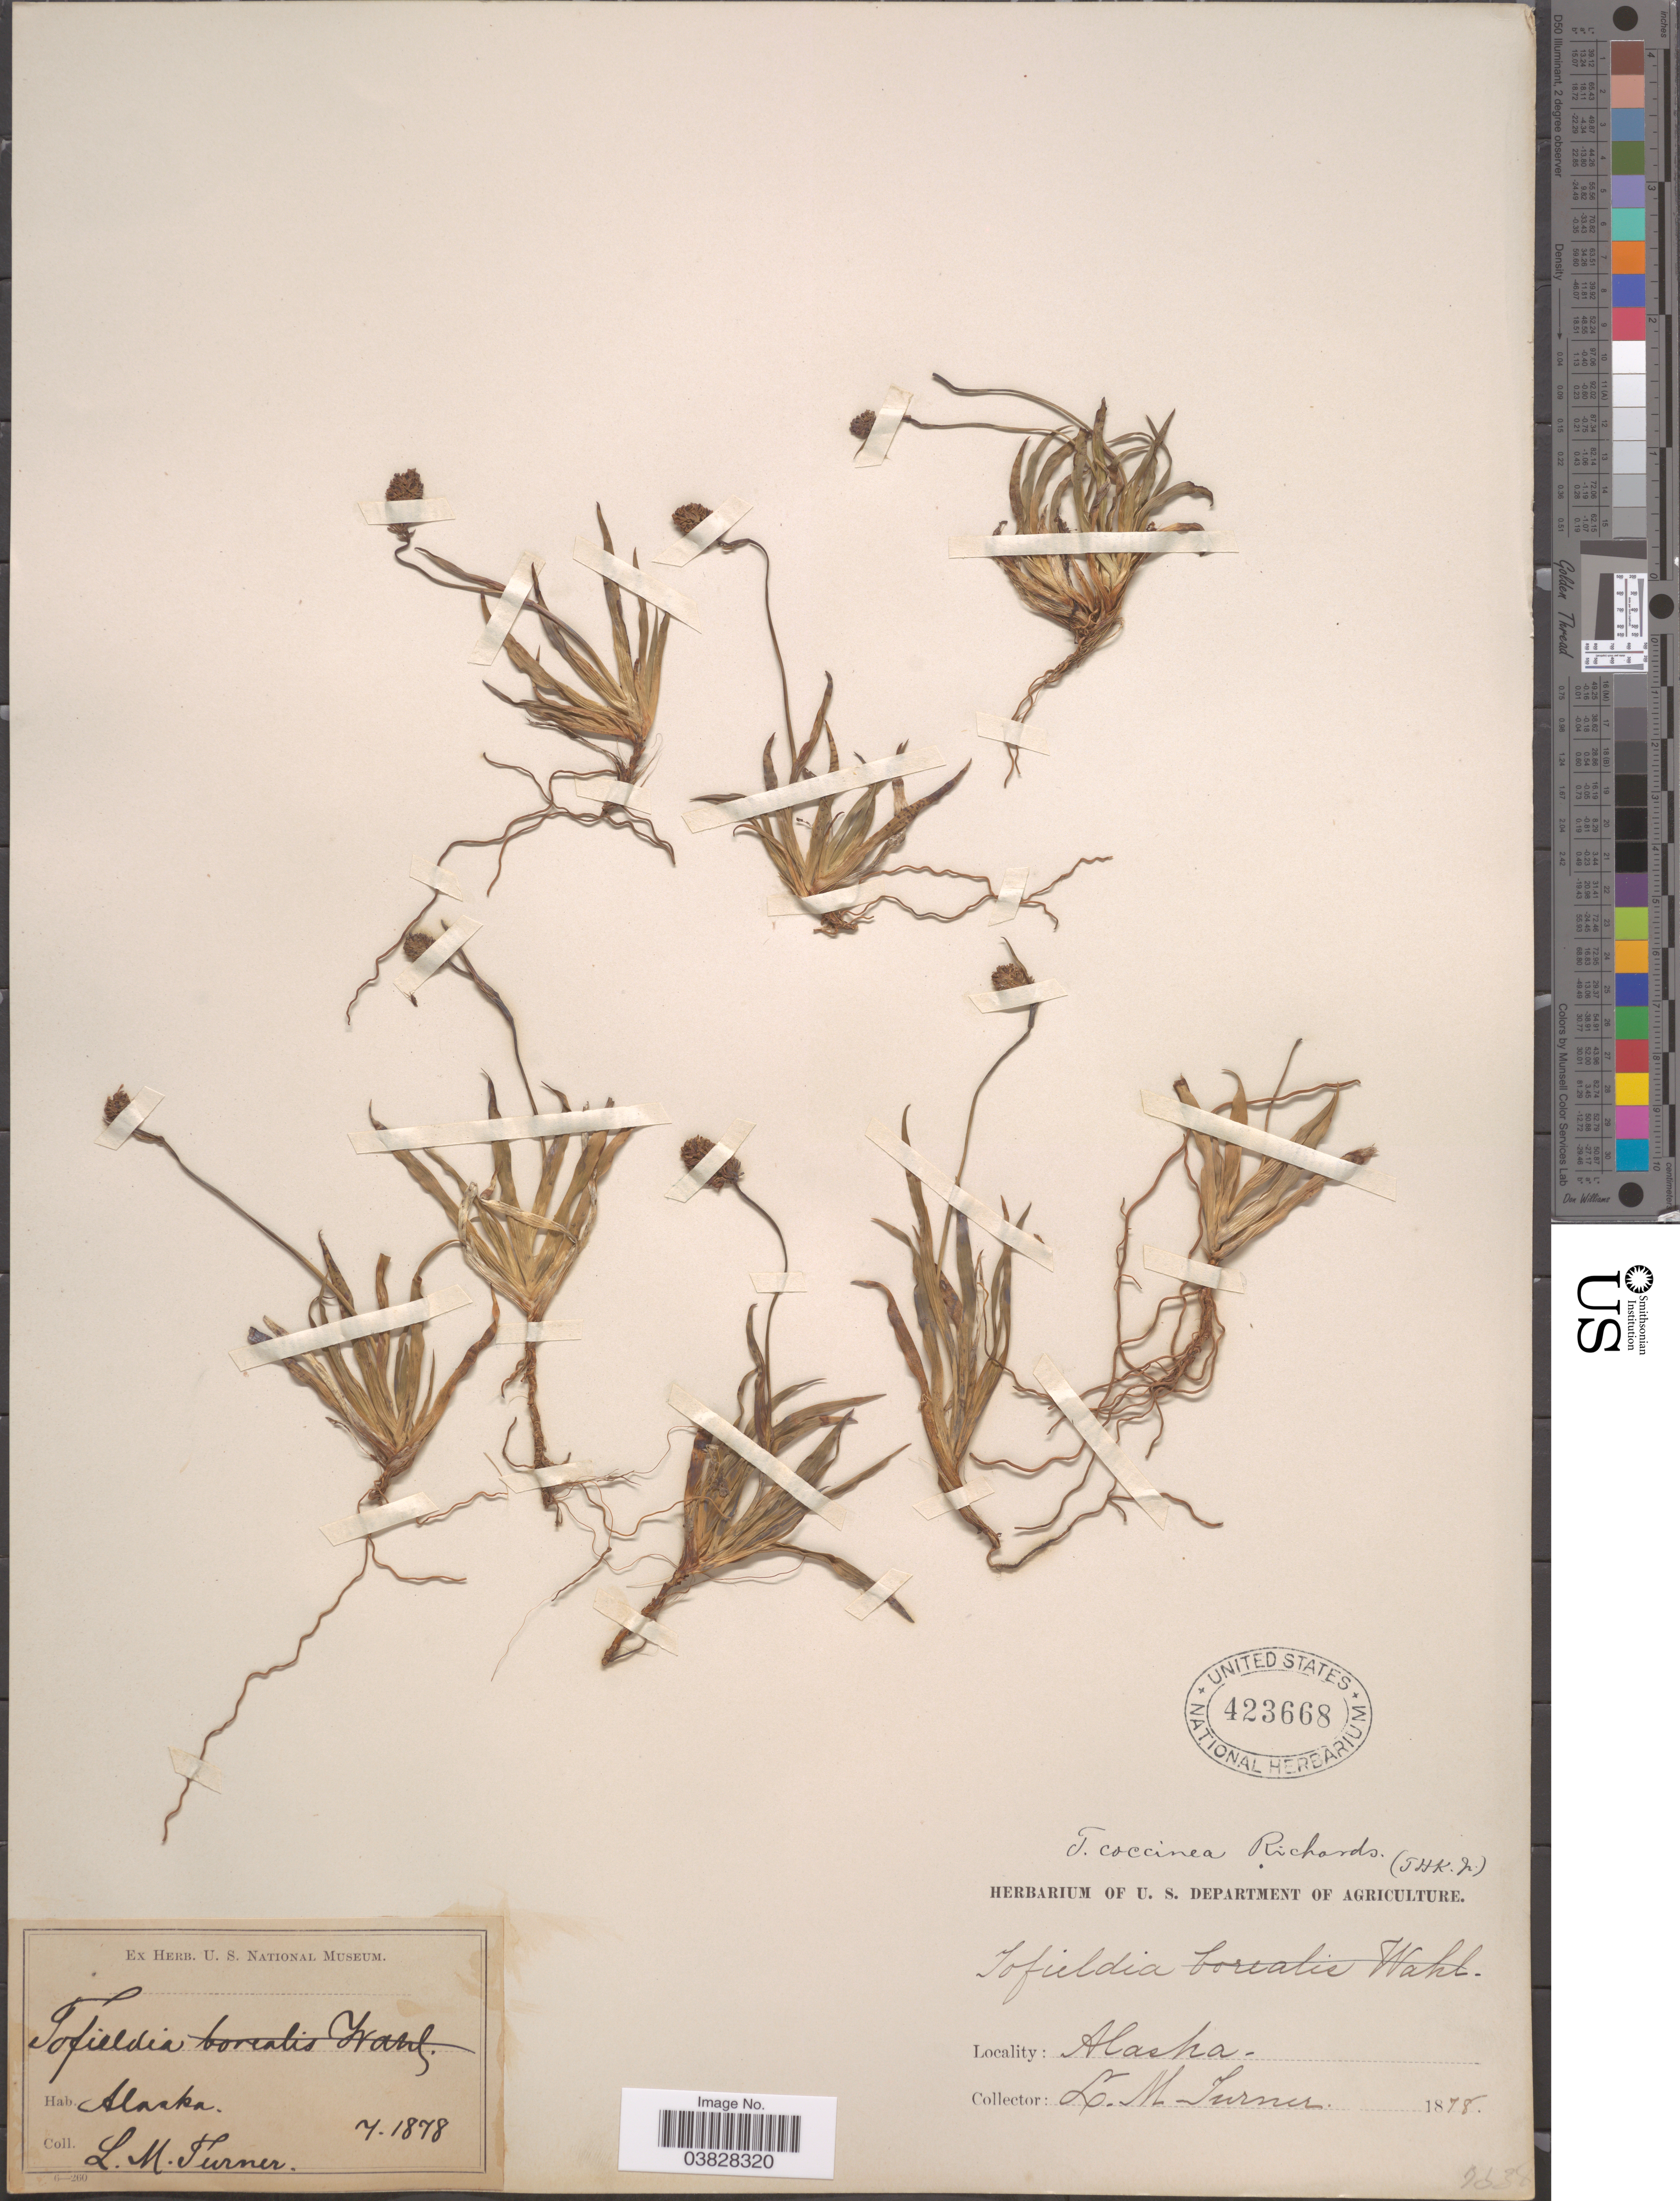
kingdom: Plantae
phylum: Tracheophyta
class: Liliopsida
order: Alismatales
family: Tofieldiaceae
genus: Tofieldia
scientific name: Tofieldia coccinea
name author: Richardson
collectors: L. M. Turner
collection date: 1878-07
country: United States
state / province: Alaska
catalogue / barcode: US 423668